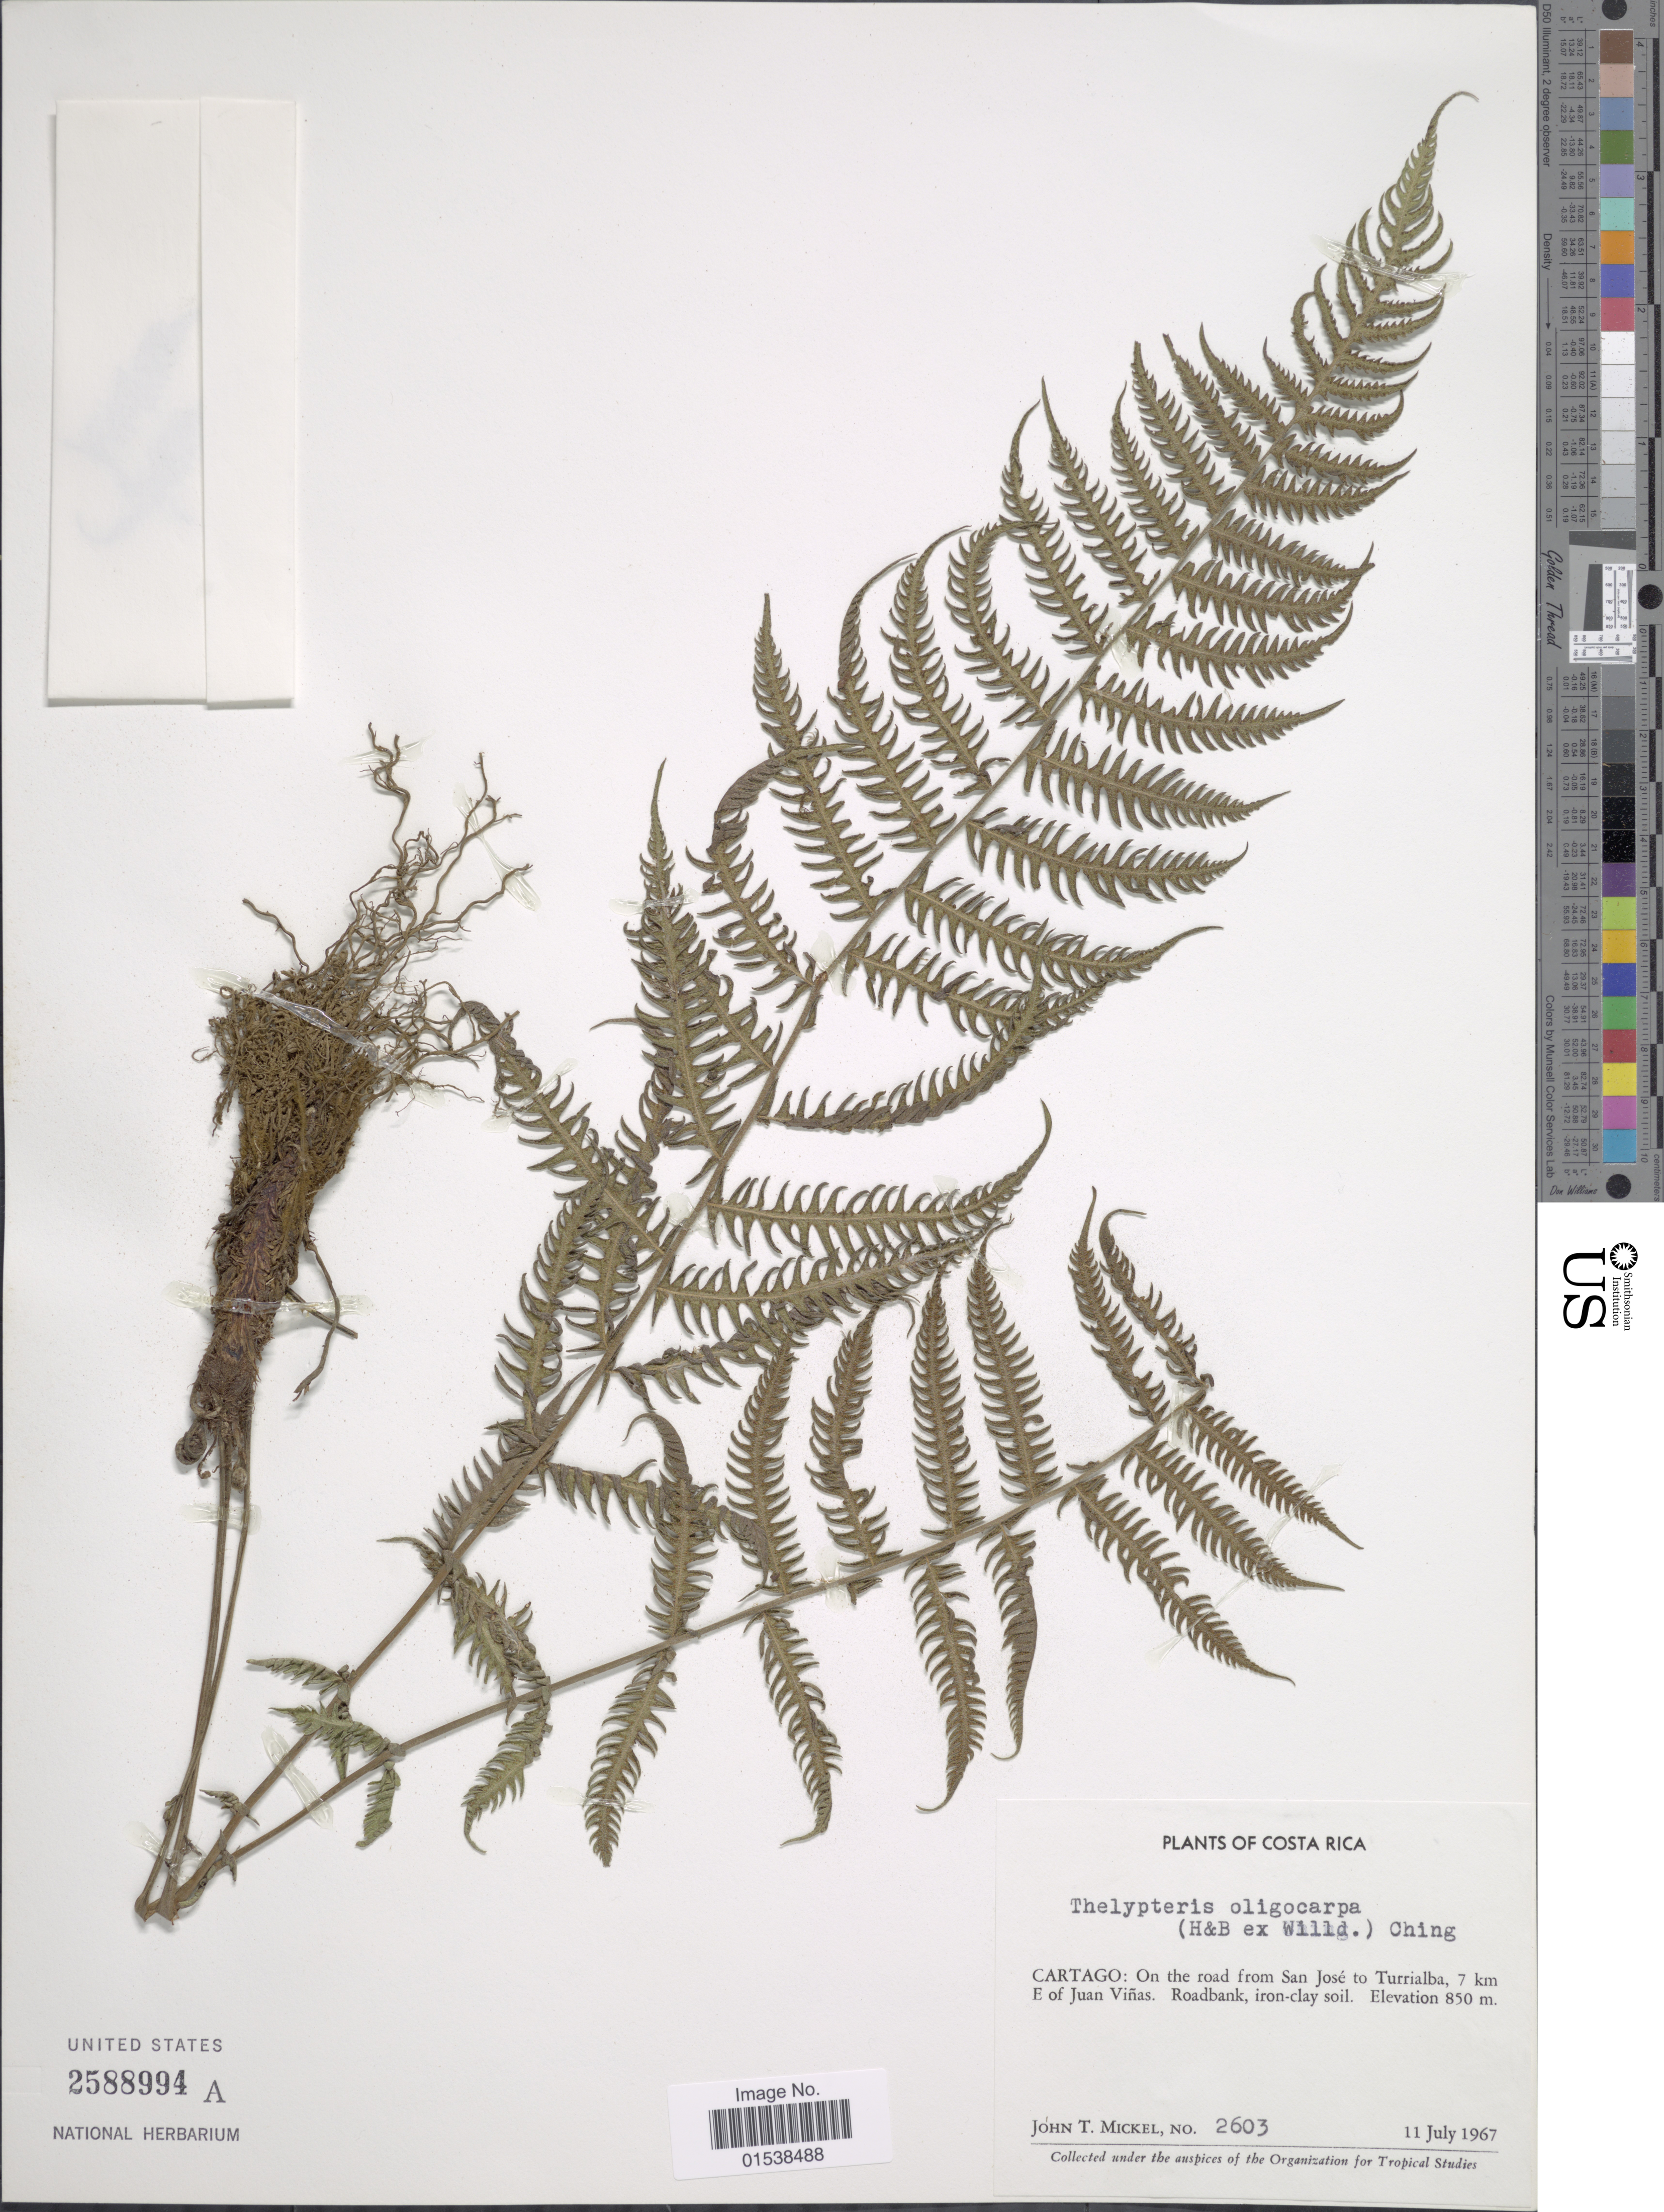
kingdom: Plantae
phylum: Tracheophyta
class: Polypodiopsida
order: Polypodiales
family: Thelypteridaceae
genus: Amauropelta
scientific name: Amauropelta oligocarpa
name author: (Humb. & Bonpl. ex Willd.) Pic. Serm.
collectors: J. T. Mickel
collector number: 2603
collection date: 1967-07-11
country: Costa Rica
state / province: Cartago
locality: Cartago: on the road from San Jose to Turrialba, 7 km E of Juan Vinas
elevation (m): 850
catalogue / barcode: US 2588994A